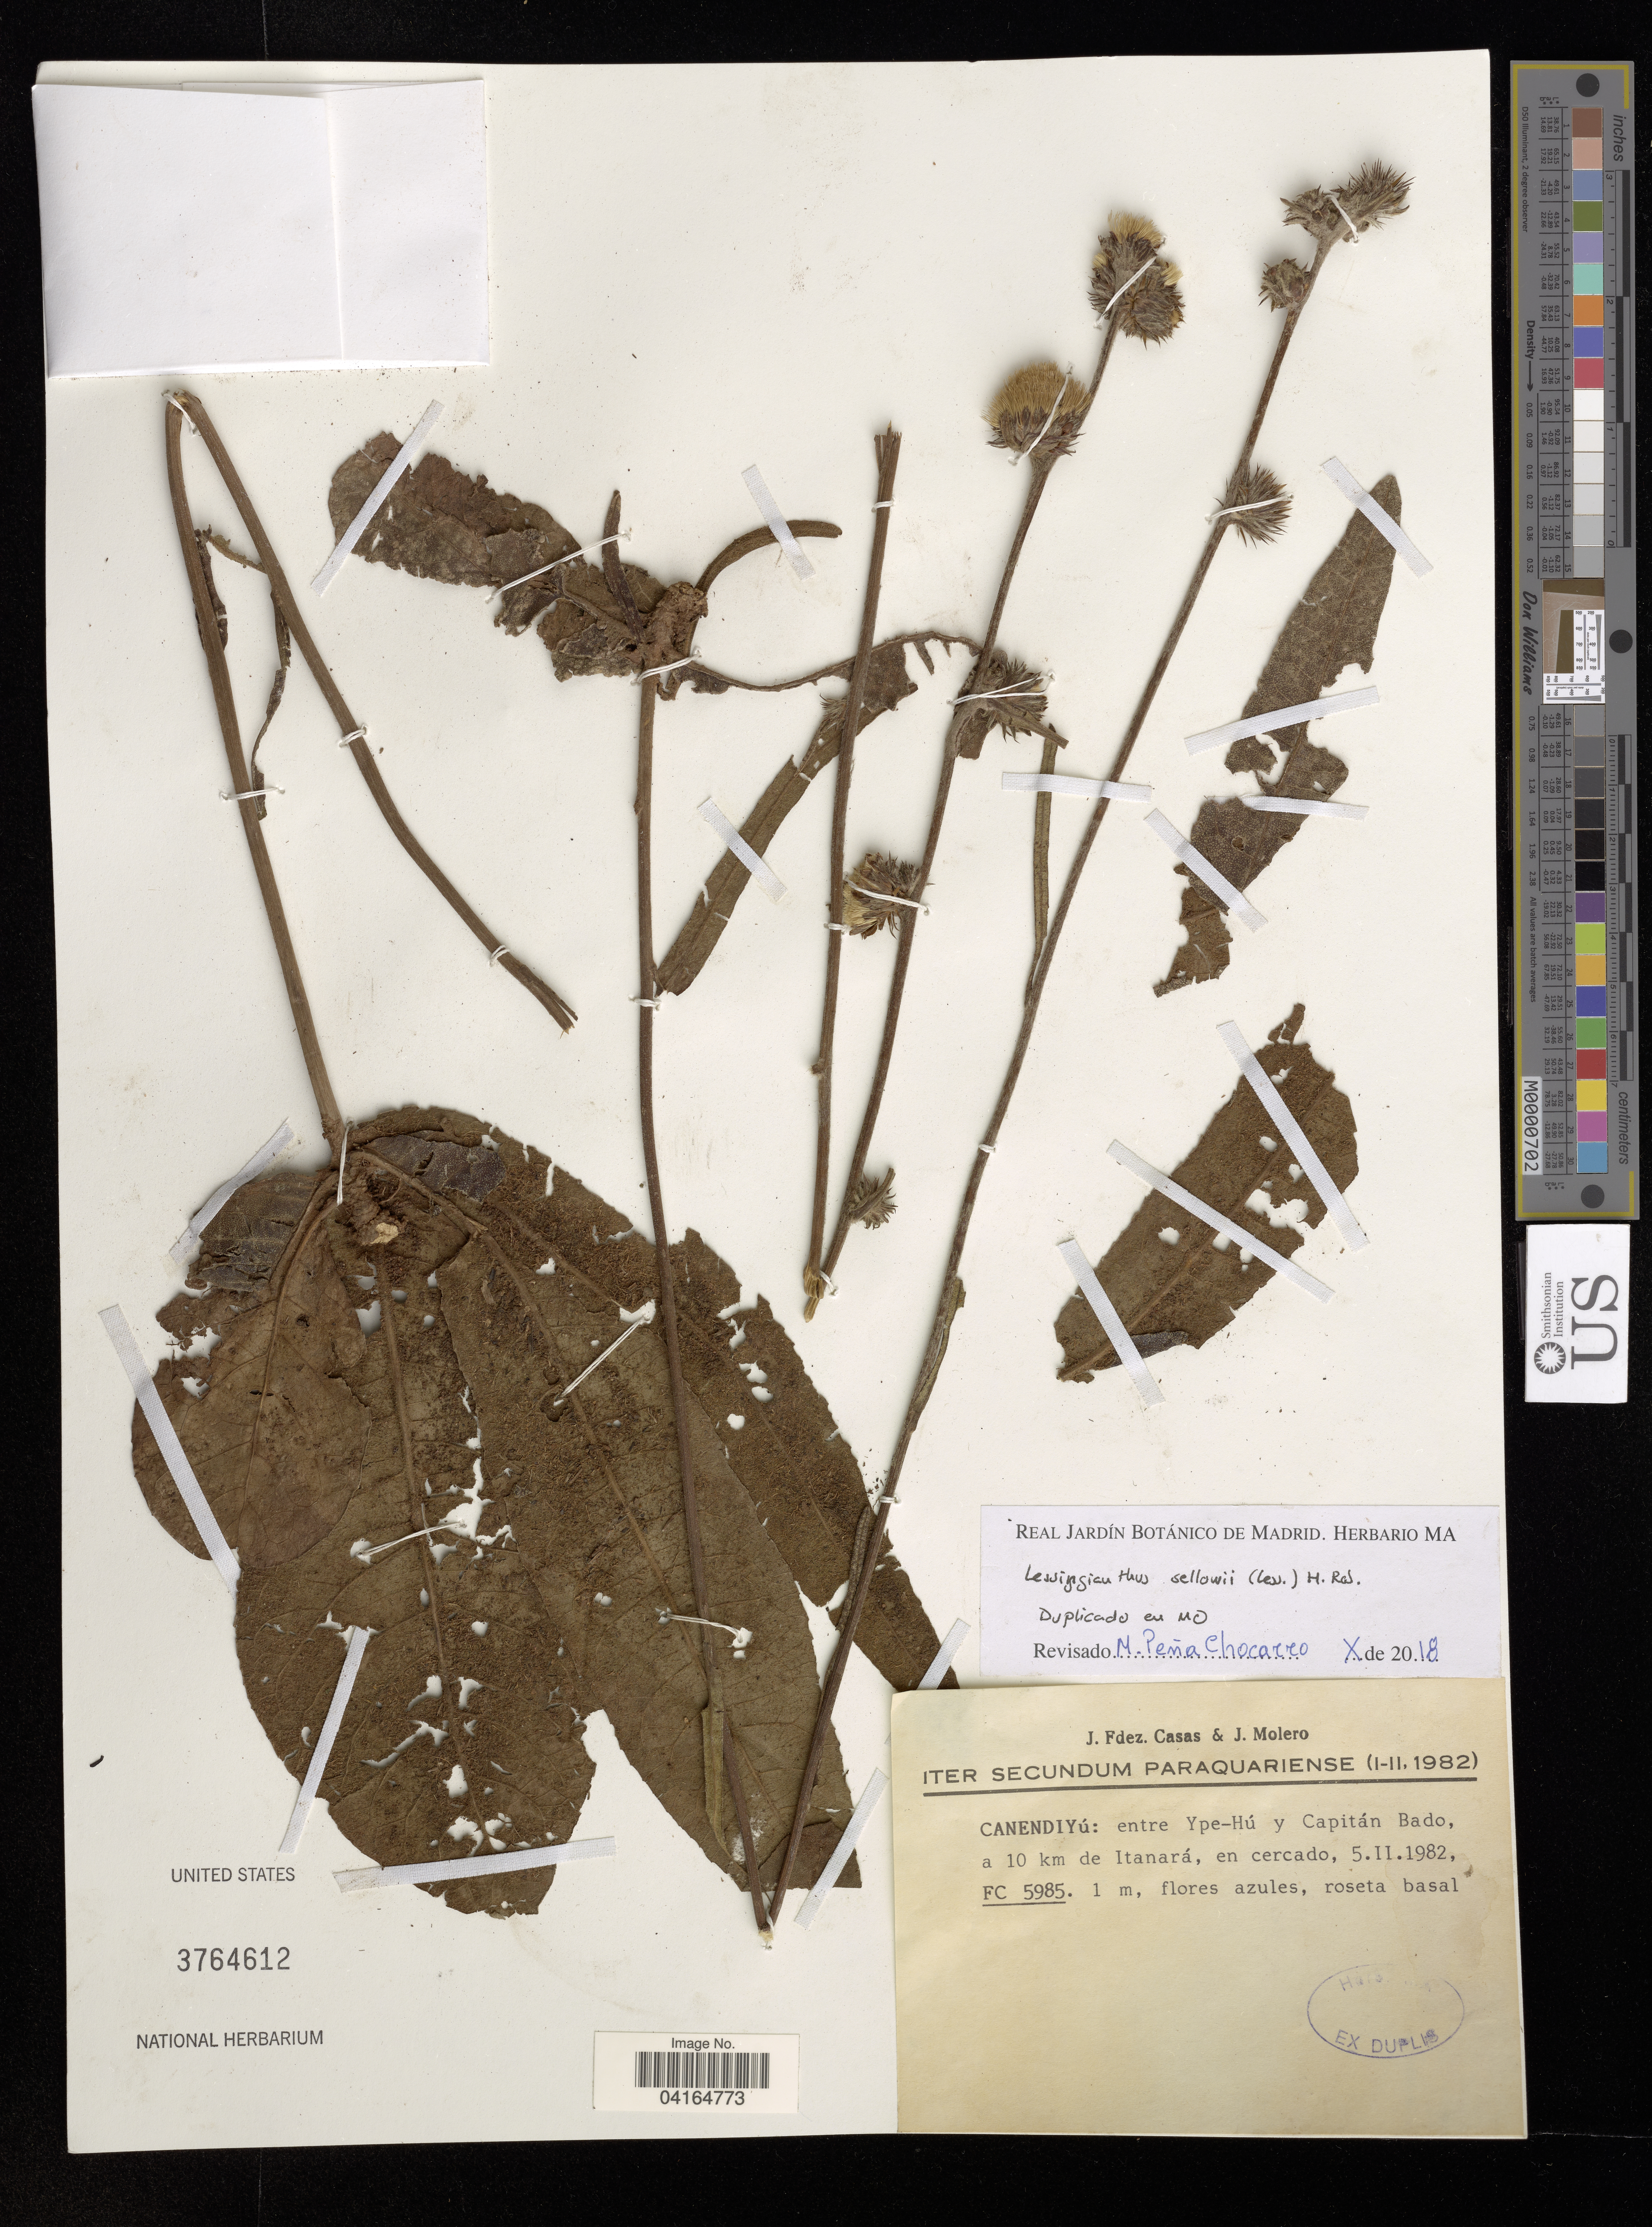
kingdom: Plantae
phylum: Tracheophyta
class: Magnoliopsida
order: Asterales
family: Asteraceae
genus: Lessingianthus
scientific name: Lessingianthus sellowii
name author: (Less.) H. Rob.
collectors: J. Fdez. Casas & J. Molero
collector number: FC 5985?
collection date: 1982-02-05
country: Paraguay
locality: Canendiyú: entre Ype-Hú y Capitán Bado, a 10 km de Itanará, en cercado.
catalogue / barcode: US 3764612